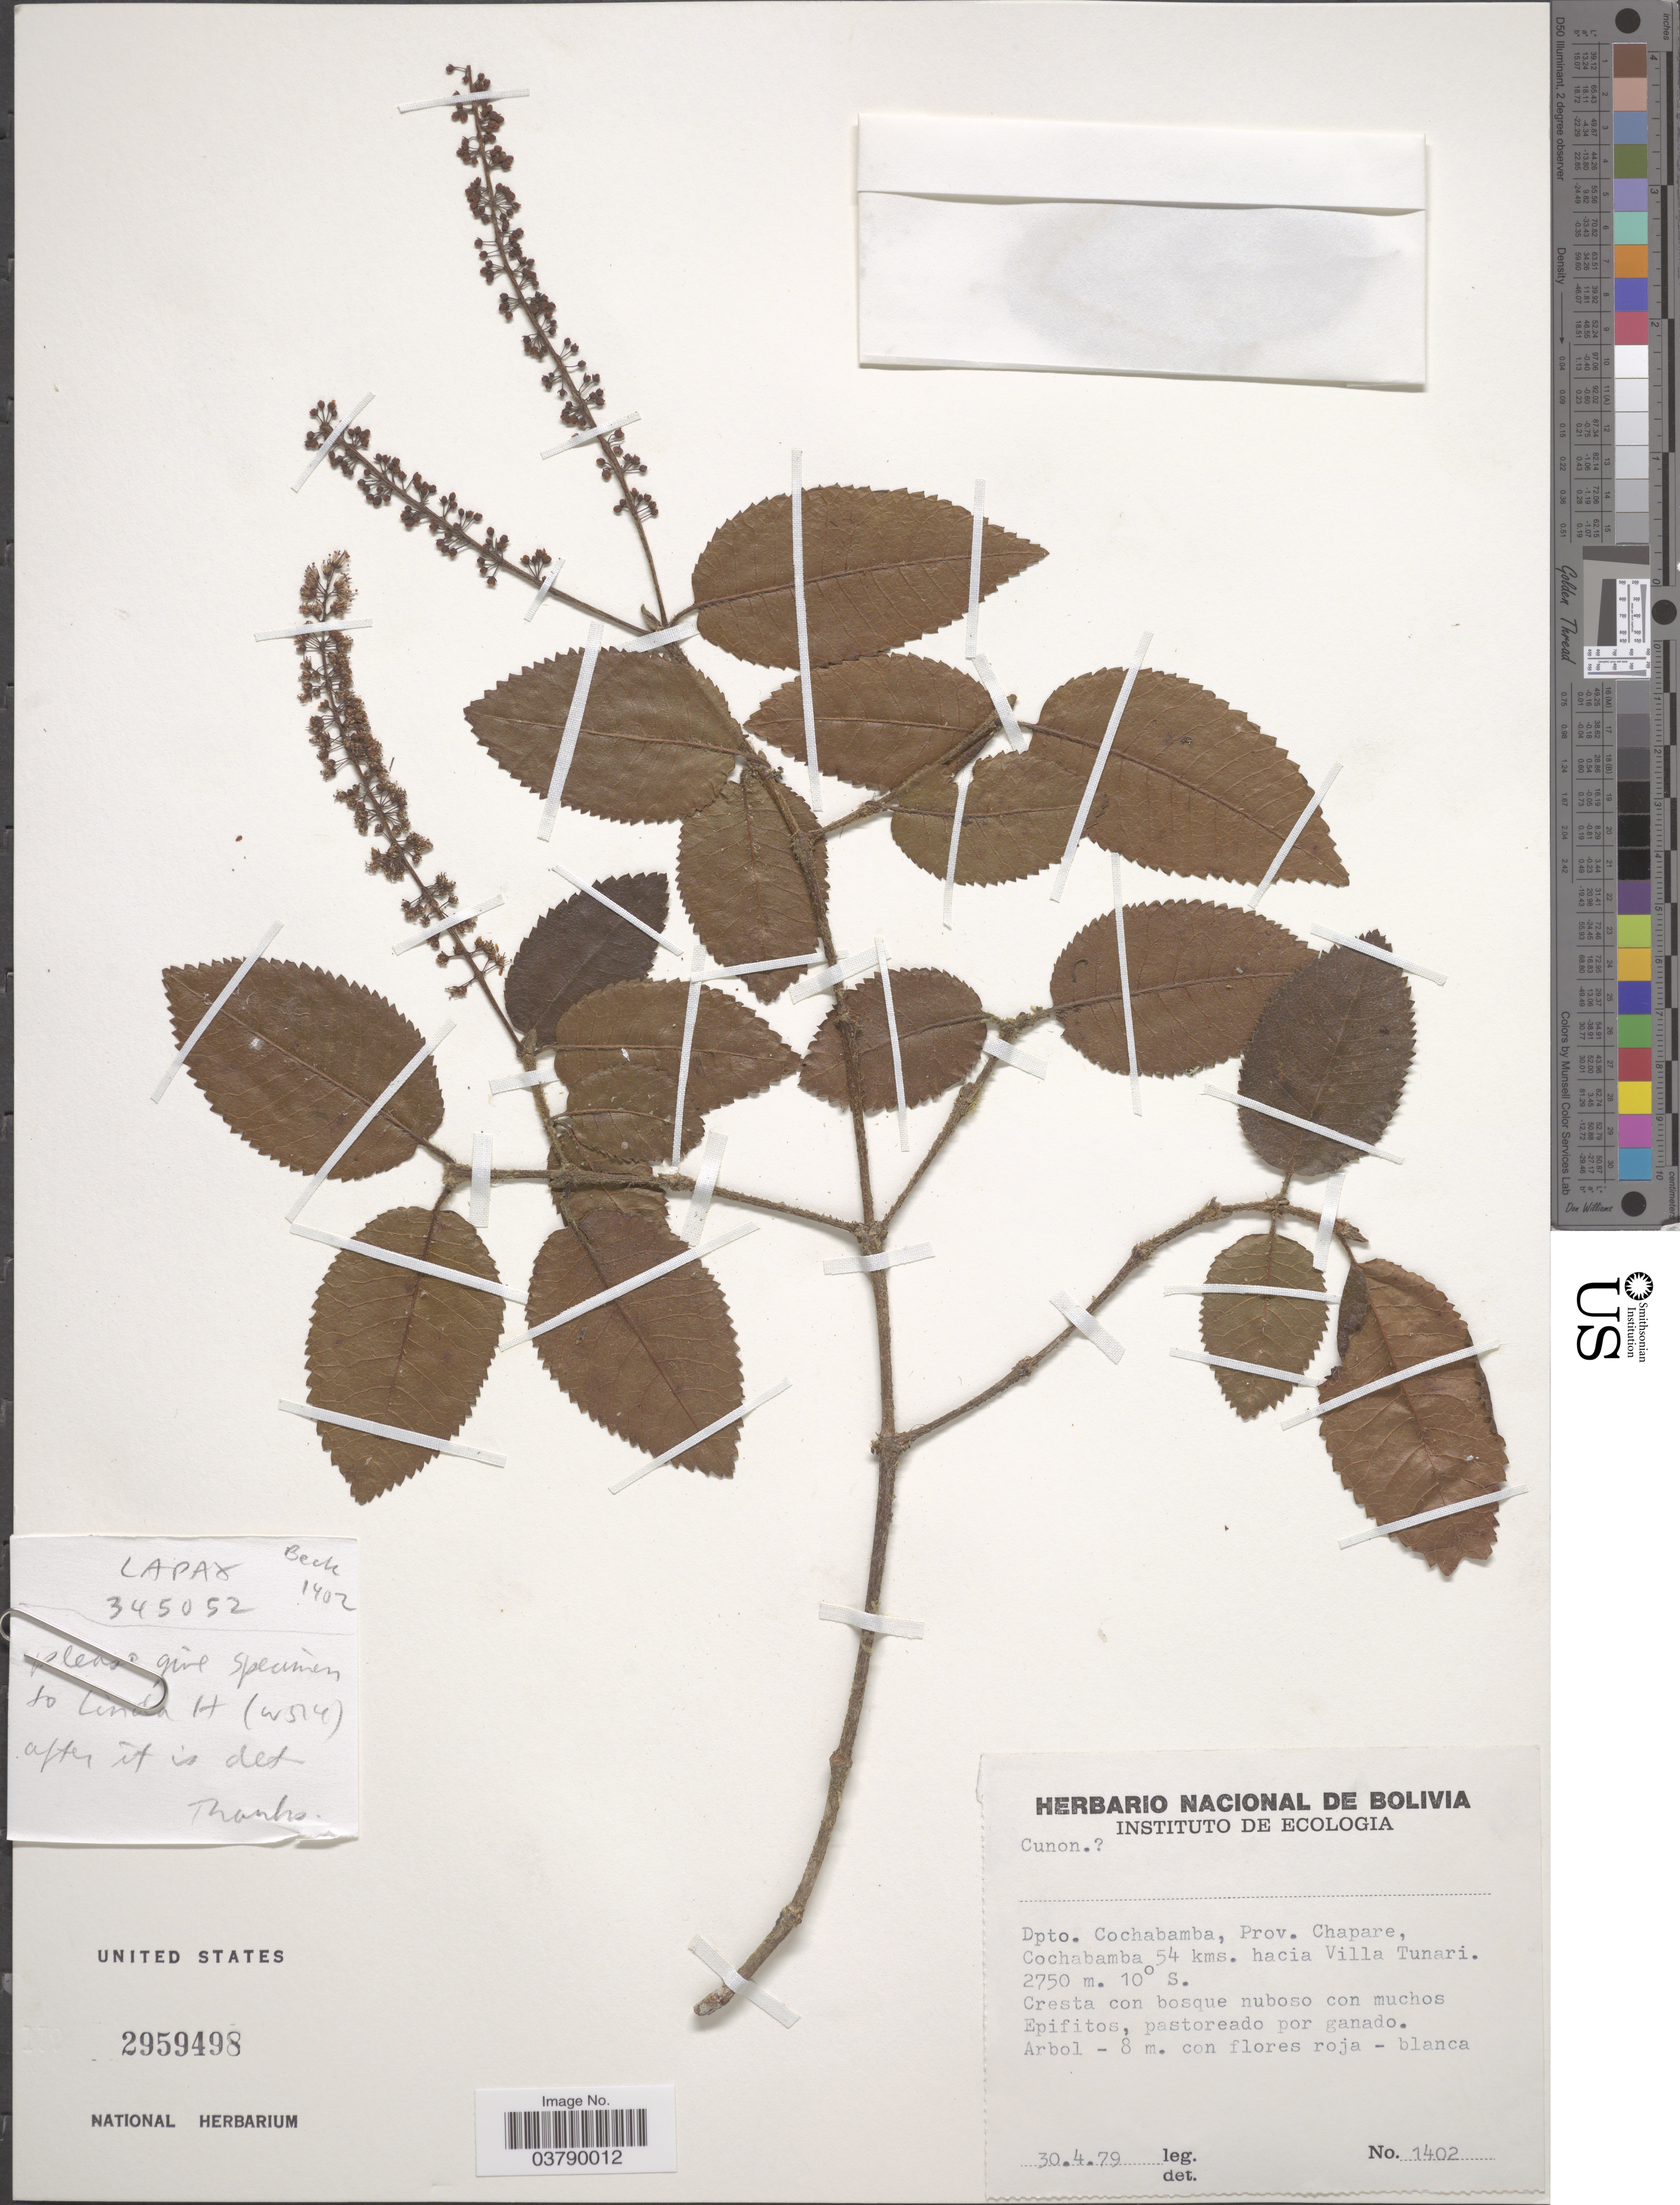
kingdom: Plantae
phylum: Tracheophyta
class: Magnoliopsida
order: Oxalidales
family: Cunoniaceae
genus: Weinmannia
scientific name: Weinmannia sp.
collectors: -- Beck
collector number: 1402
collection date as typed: Transcribed d/m/y: 30/4/79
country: Bolivia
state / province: Cochabamba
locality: Dpto. Cochabamba, Prov. Chapare, Cochabamba 54 kms. hacia Villa Tunari.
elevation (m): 2750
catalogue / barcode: US 2959498